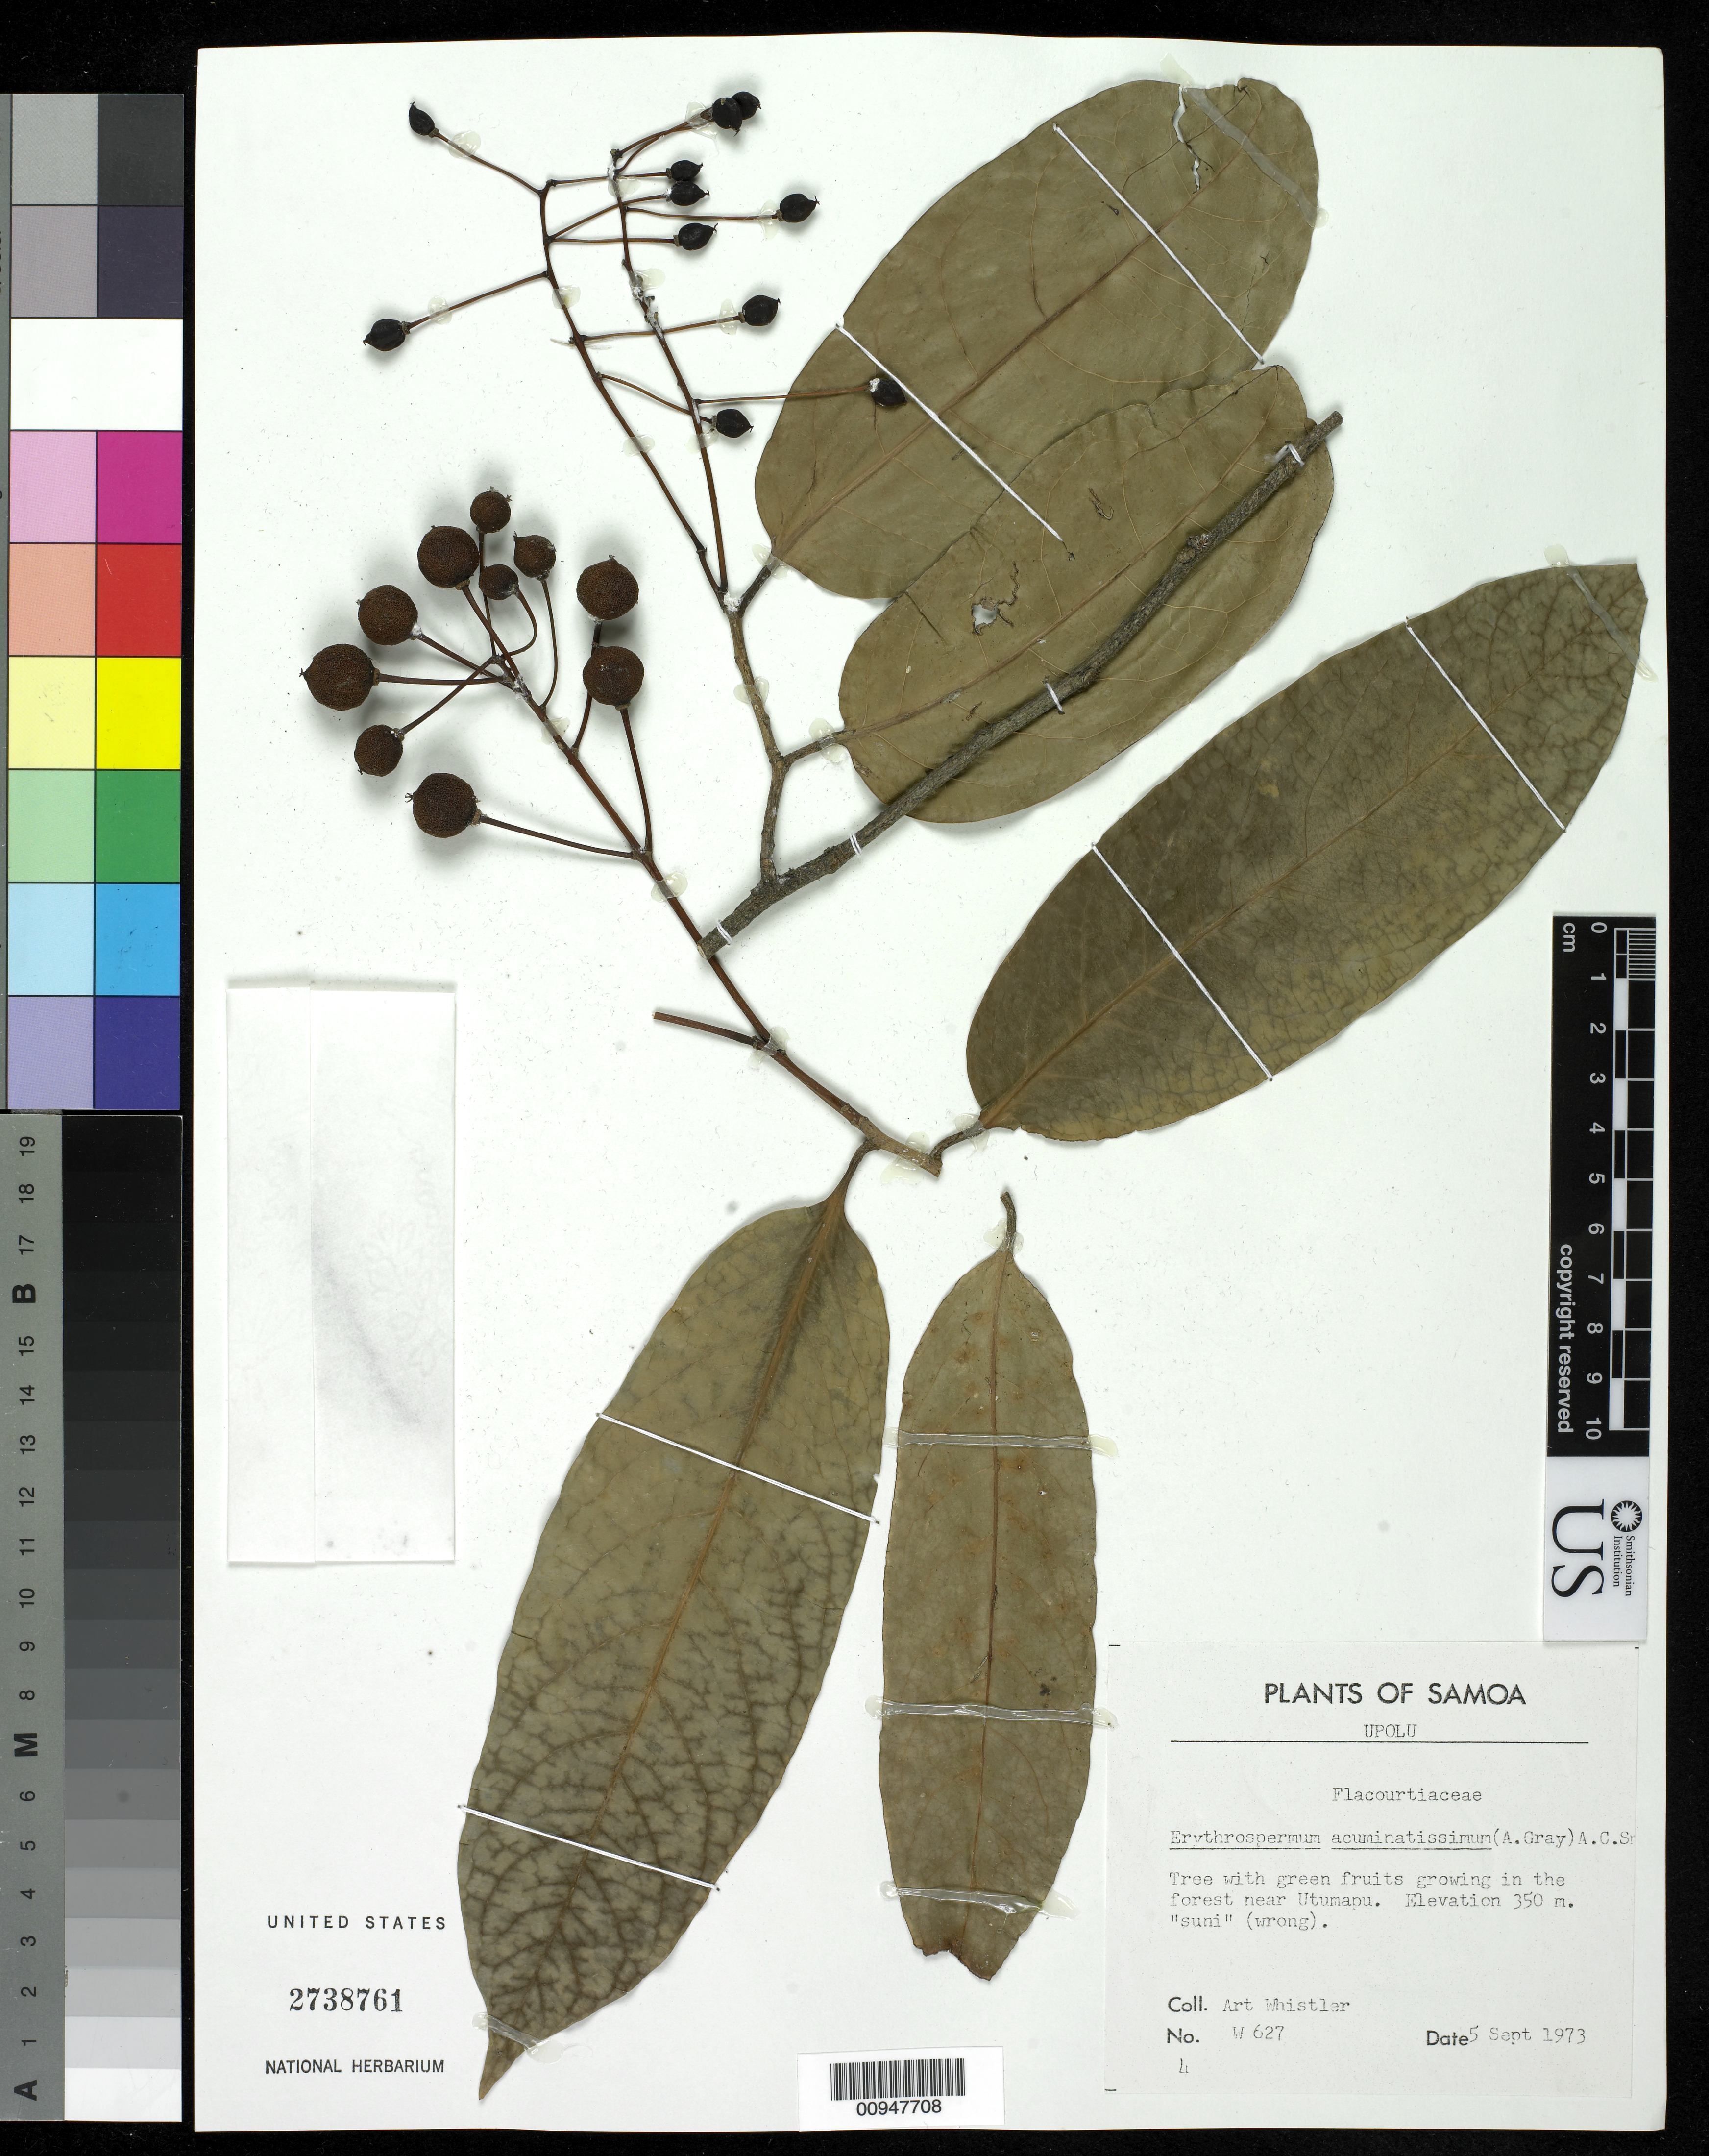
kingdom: Plantae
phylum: Tracheophyta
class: Magnoliopsida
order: Malpighiales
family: Achariaceae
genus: Erythrospermum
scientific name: Erythrospermum acuminatissimum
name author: (A. Gray) A.C. Sm.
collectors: A. Whistler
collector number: W 627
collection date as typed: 05 Sep 1973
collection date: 1973-09-05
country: Samoa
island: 'Upolu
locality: Near Utumapu in forest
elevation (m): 350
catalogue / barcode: US 2738761